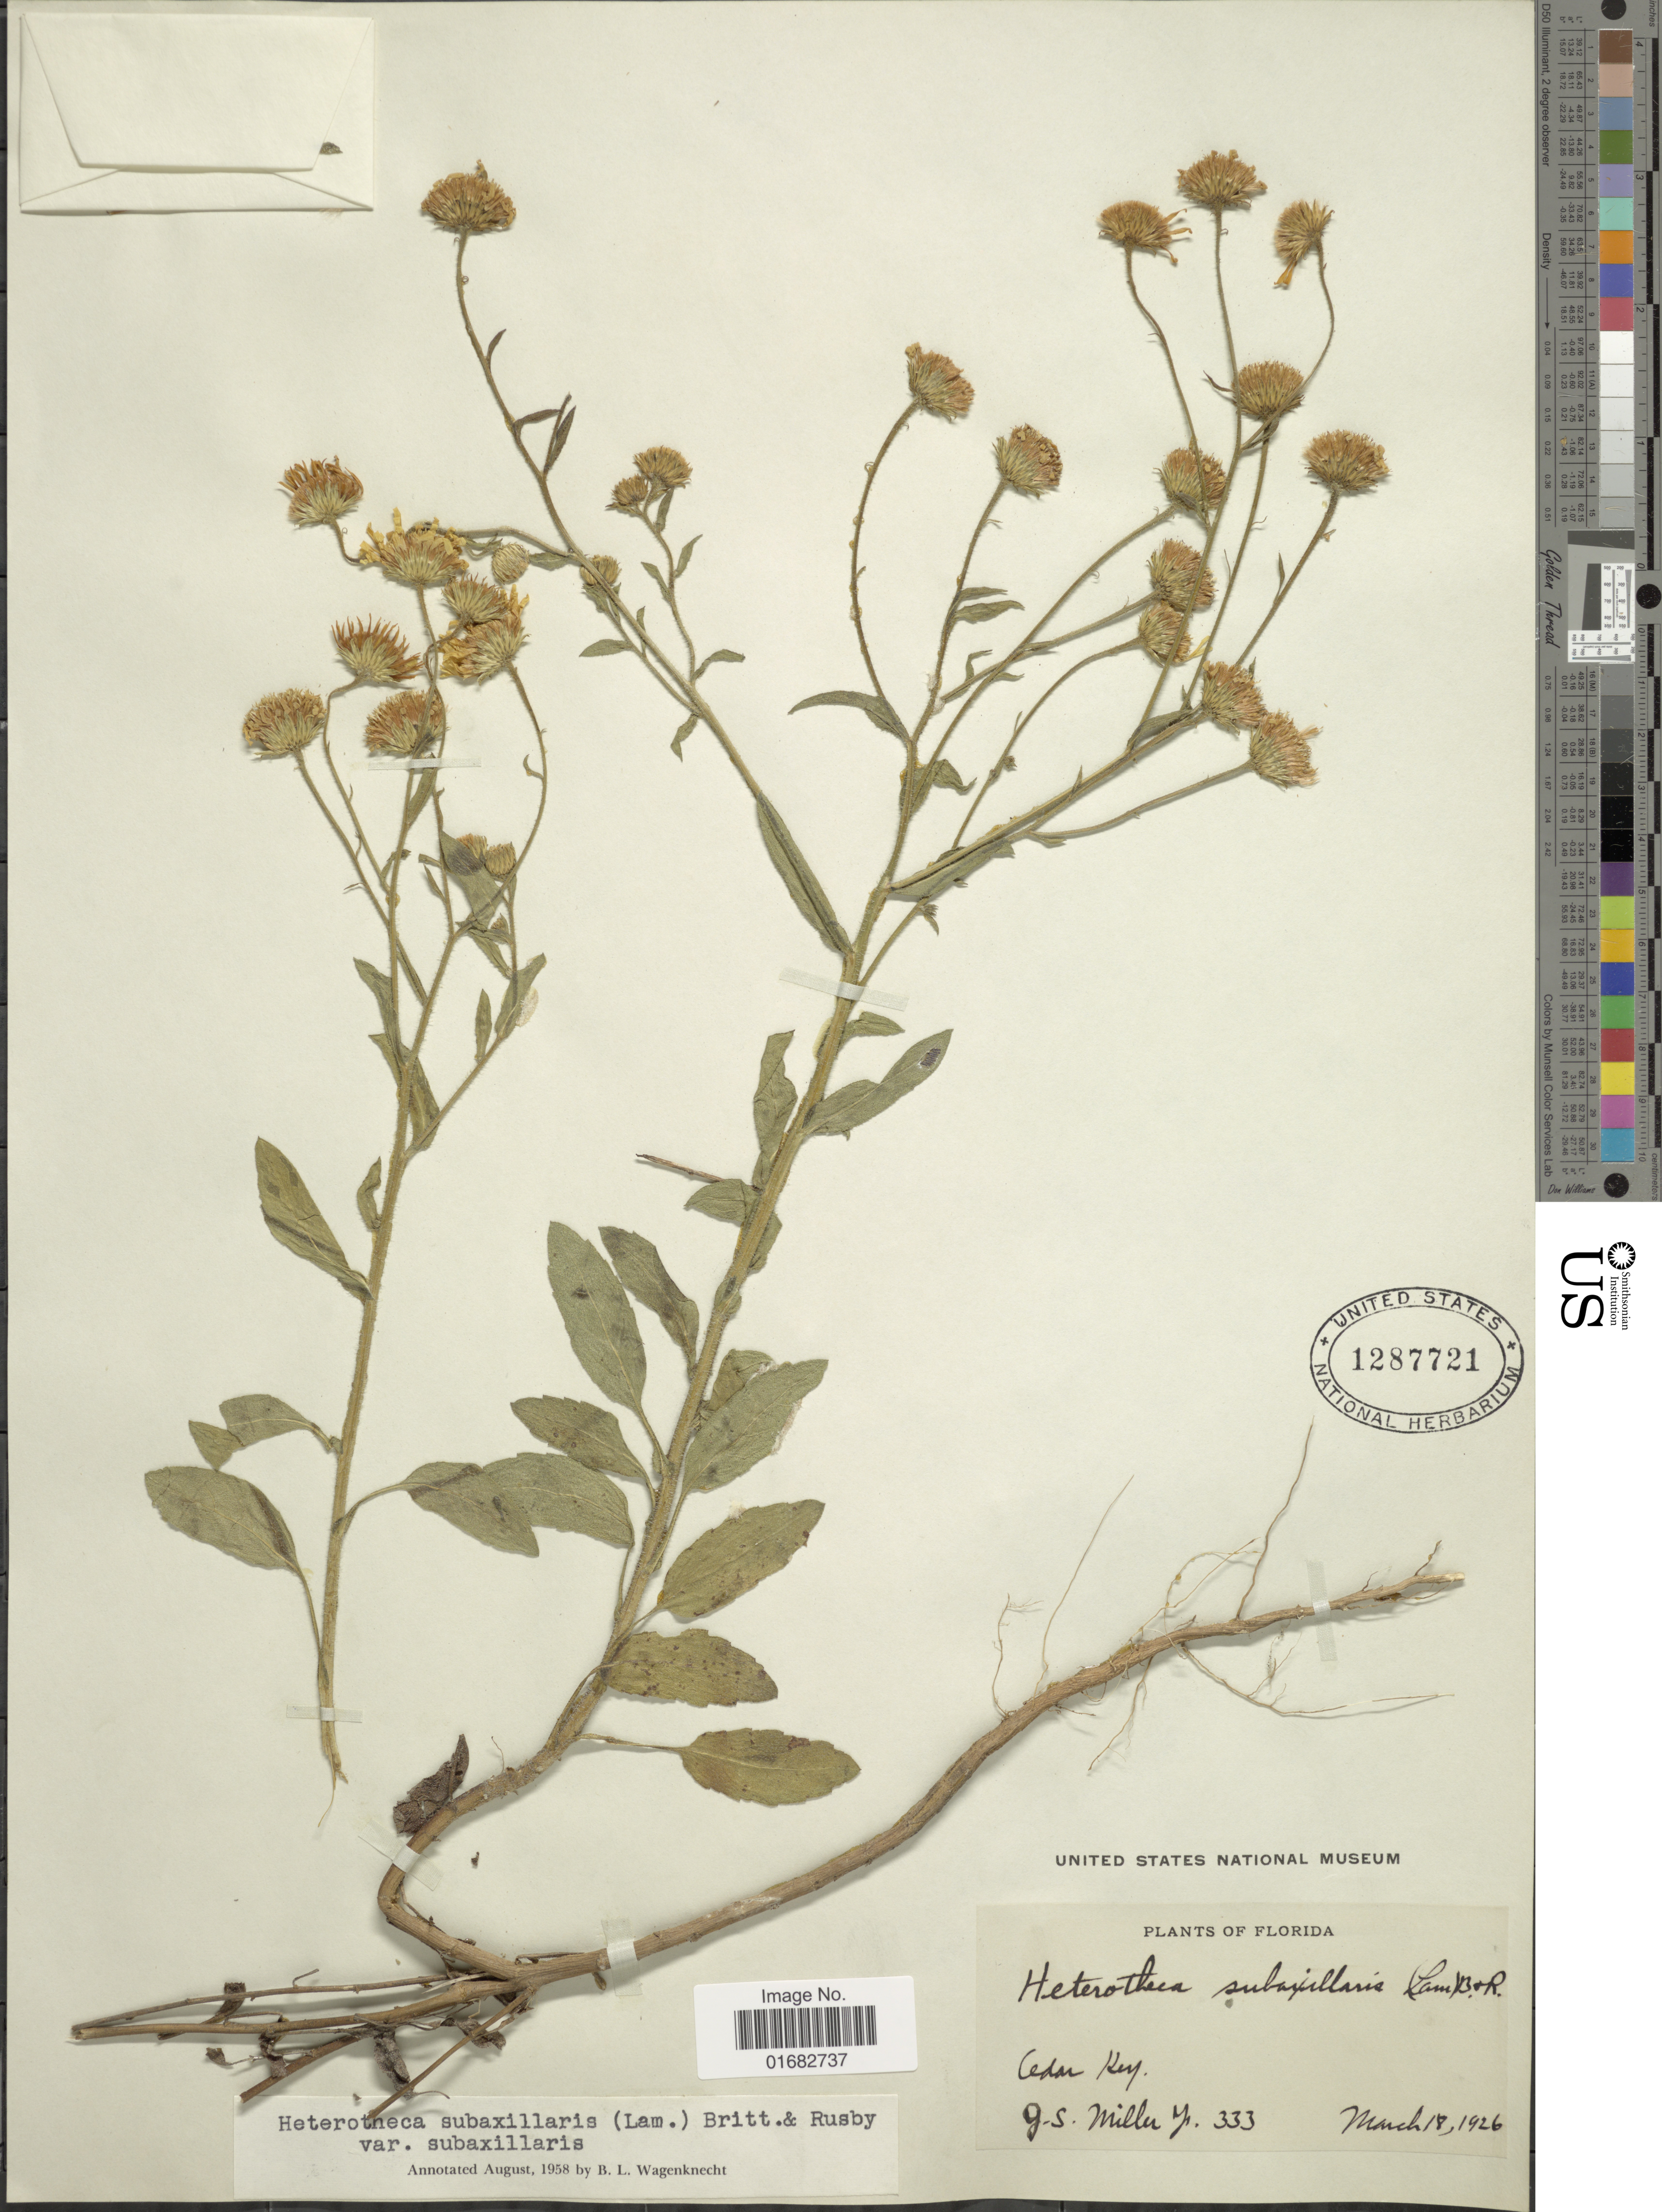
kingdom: Plantae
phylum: Tracheophyta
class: Magnoliopsida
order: Asterales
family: Asteraceae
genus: Heterotheca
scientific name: Heterotheca subaxillaris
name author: (Lam.) Britton & Rusby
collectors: G. S. Miller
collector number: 333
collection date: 1926-03-18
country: United States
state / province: Florida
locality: Cedar Bay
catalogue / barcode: US 1287721